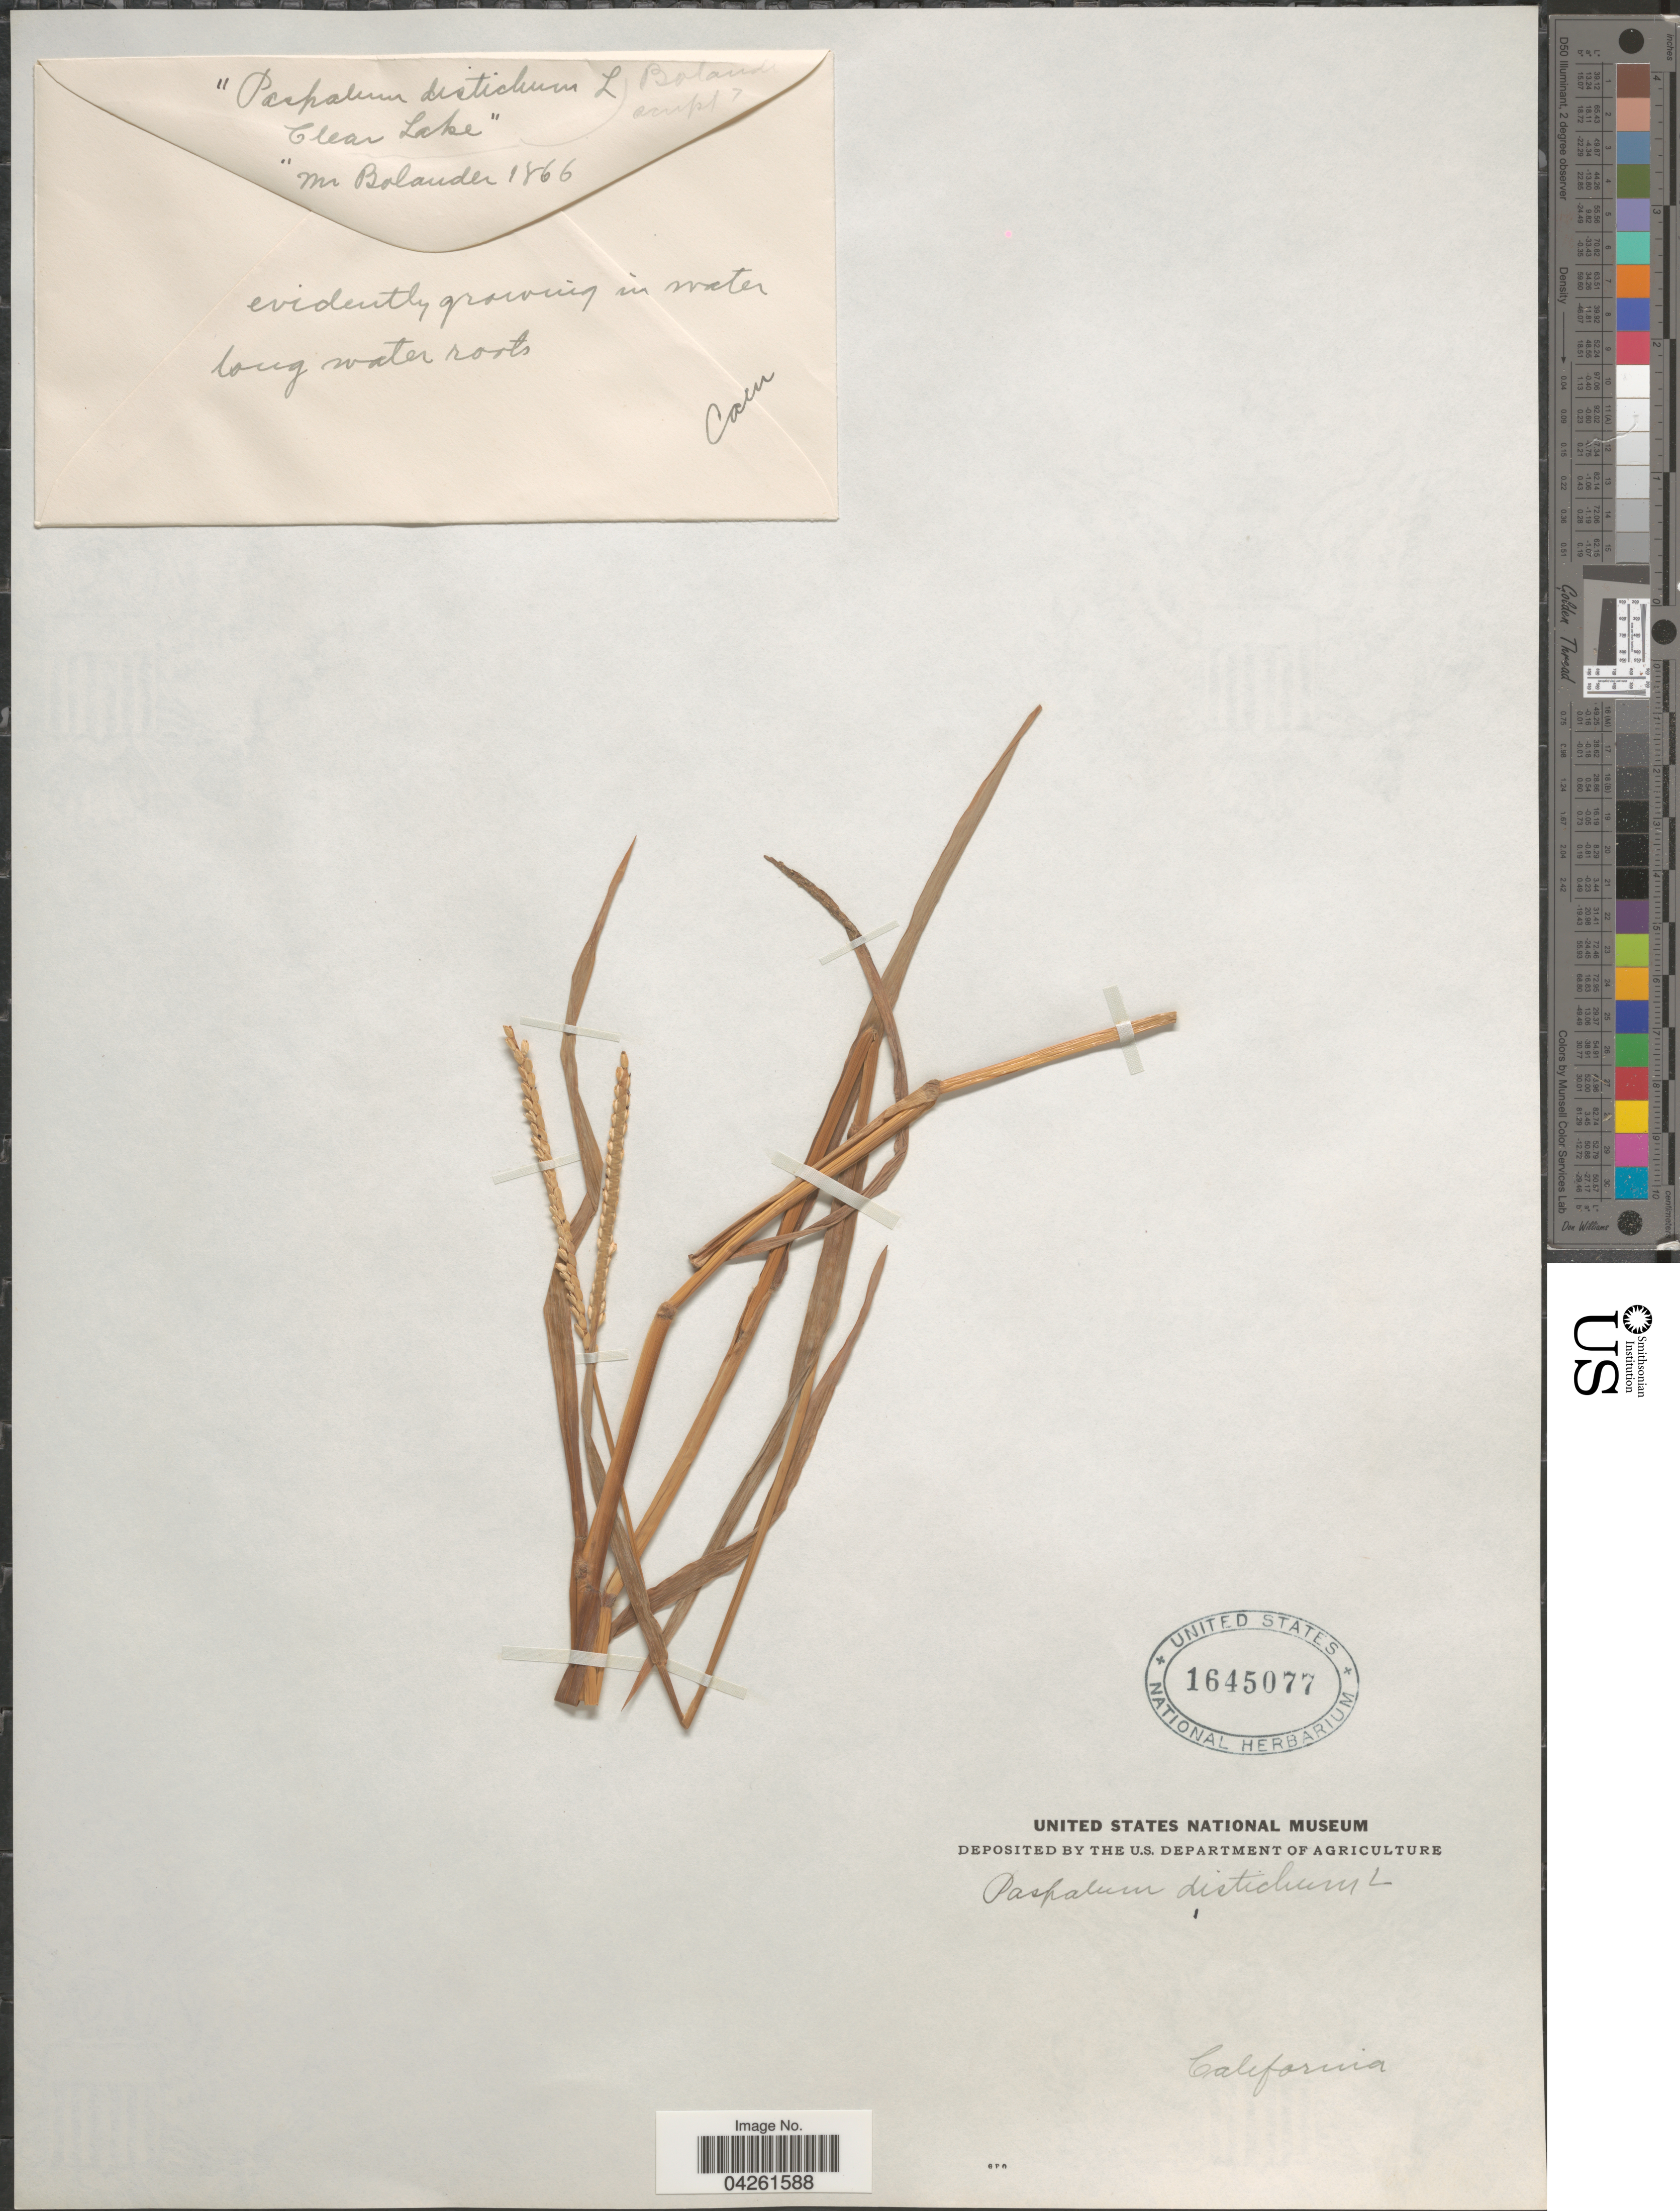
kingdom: Plantae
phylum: Tracheophyta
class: Liliopsida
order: Poales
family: Poaceae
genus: Paspalum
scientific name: Paspalum distichum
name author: L.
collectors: -. Bolander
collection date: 1866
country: United States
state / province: California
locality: Clear Lake.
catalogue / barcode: US 1645077